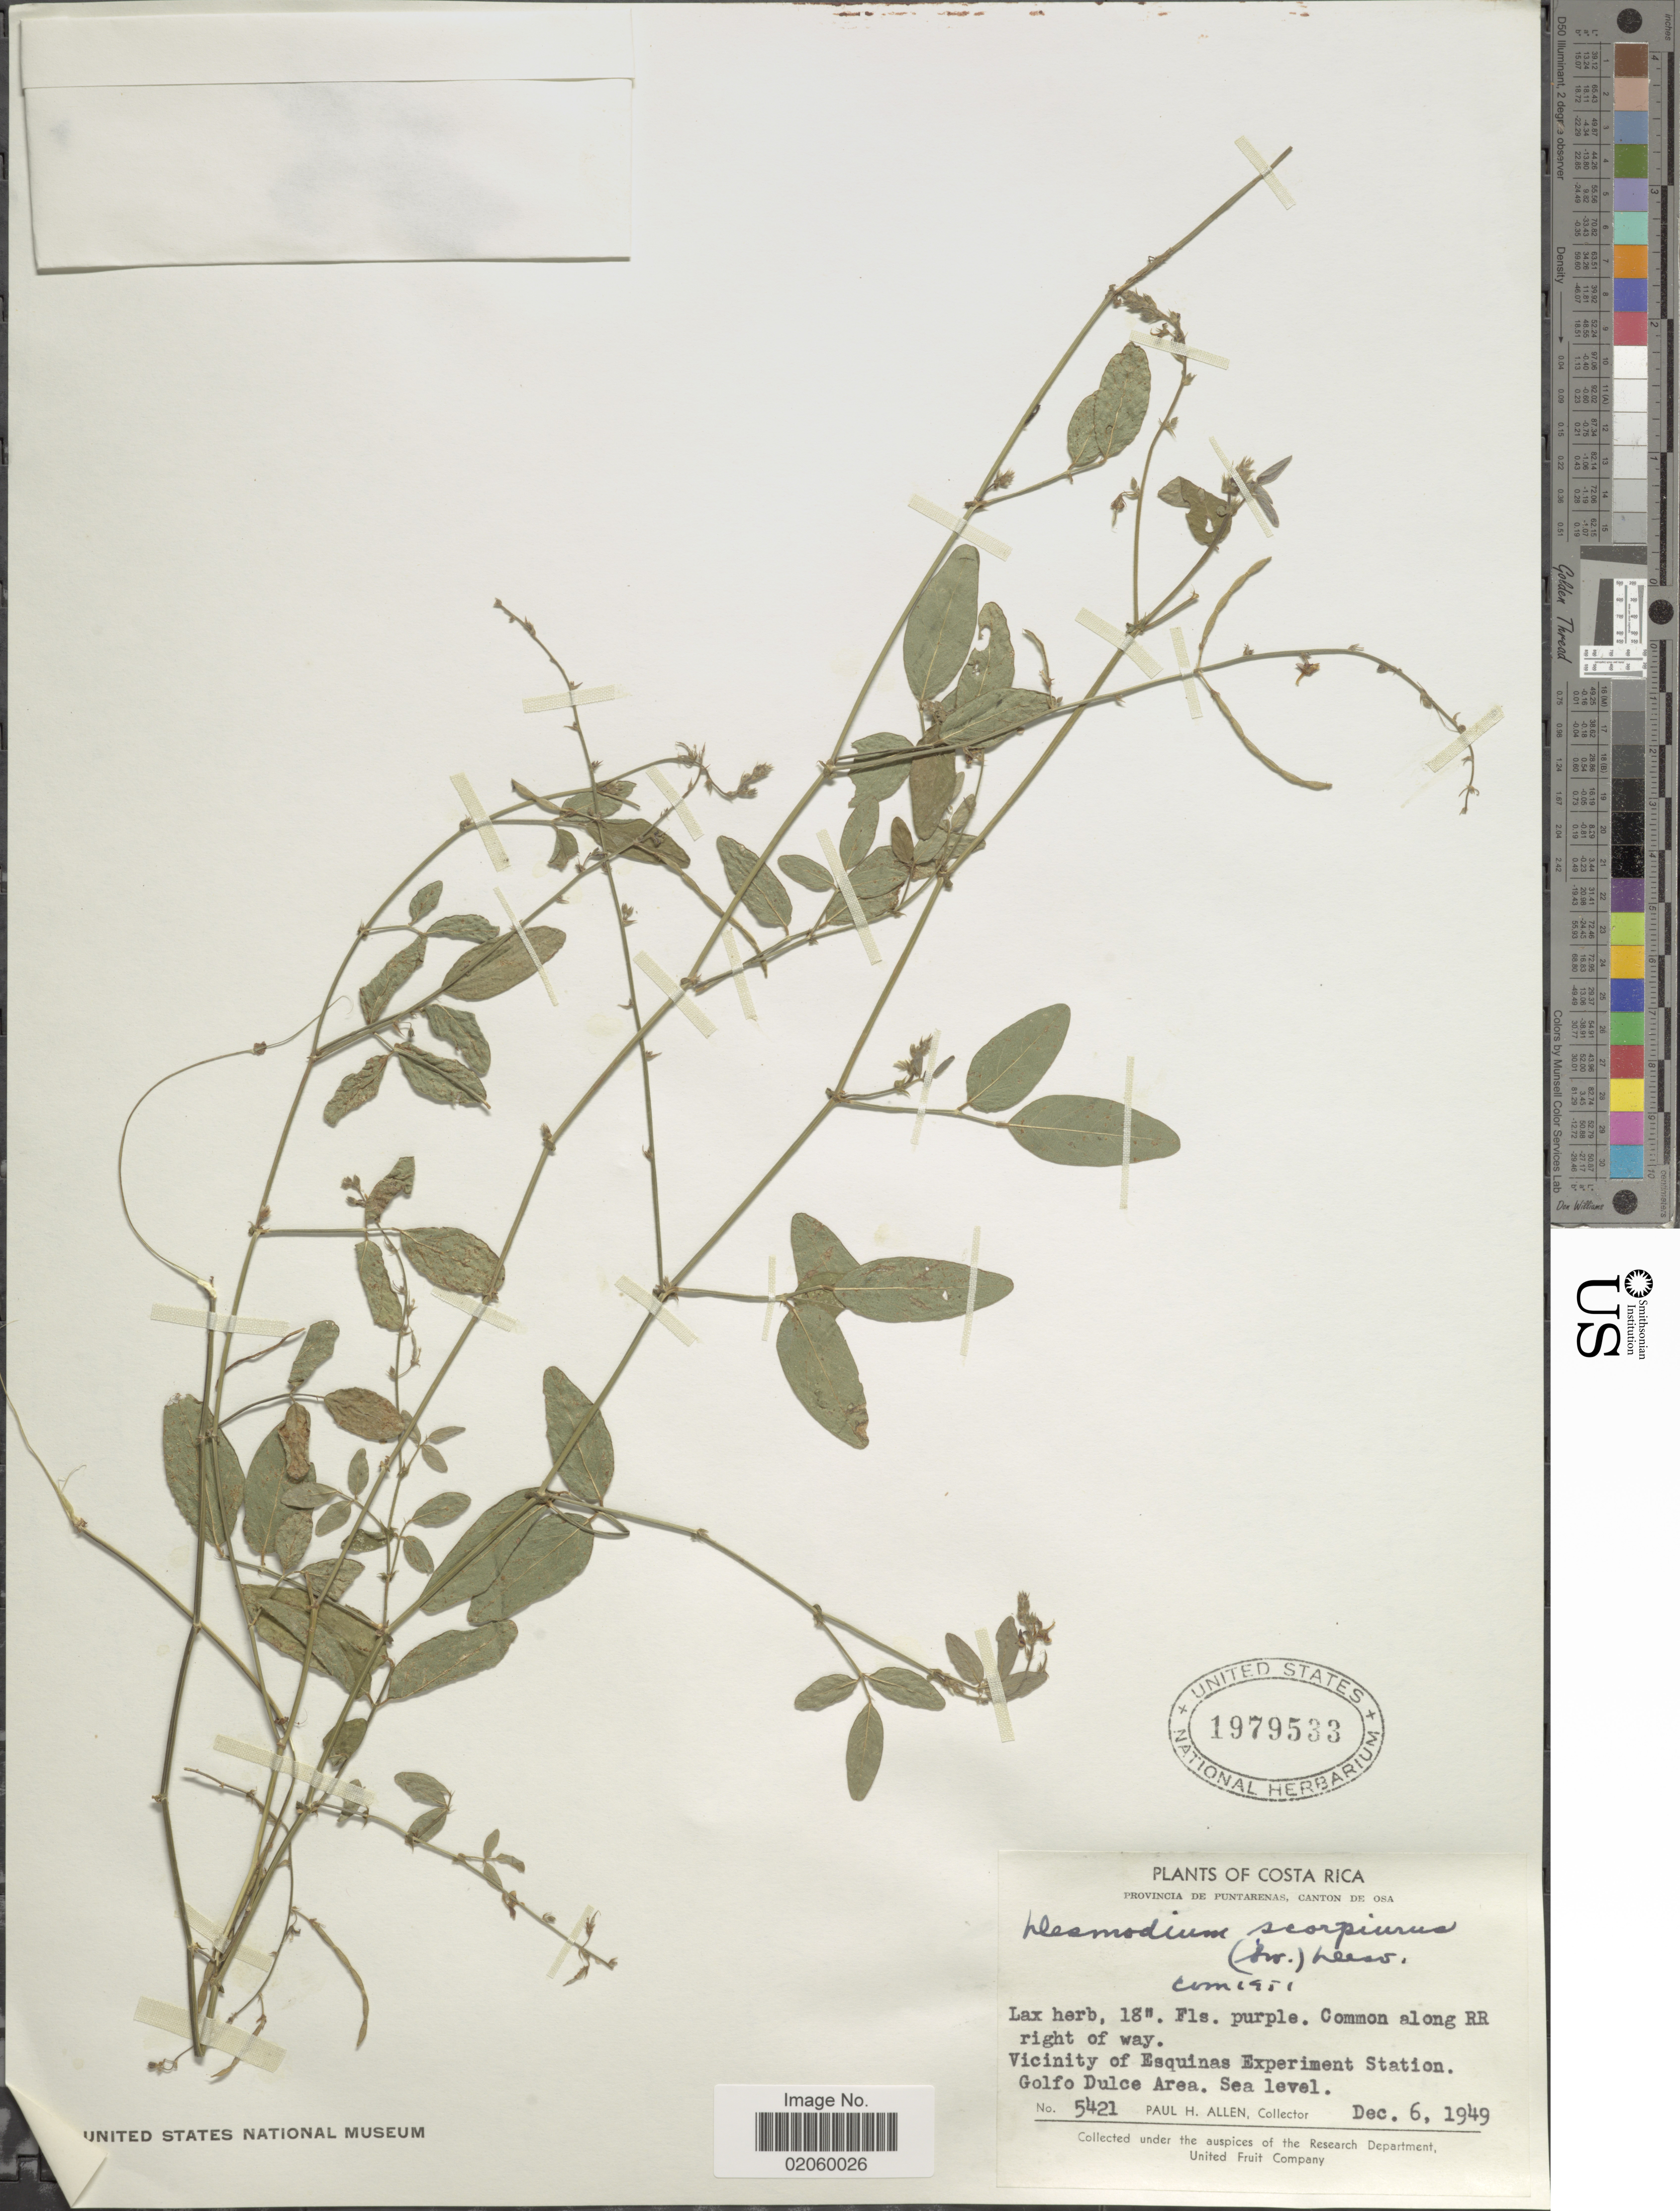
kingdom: Plantae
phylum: Tracheophyta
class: Magnoliopsida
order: Fabales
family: Fabaceae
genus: Desmodium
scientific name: Desmodium scorpiurus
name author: (Sw.) Desv. ex DC.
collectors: P. H. Allen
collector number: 5421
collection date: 1949-12-06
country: Costa Rica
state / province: Puntarenas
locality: Canton de Osa, Vicinity of Esquinas Experiment Station, Golfo Dulce Area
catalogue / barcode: US 1979533